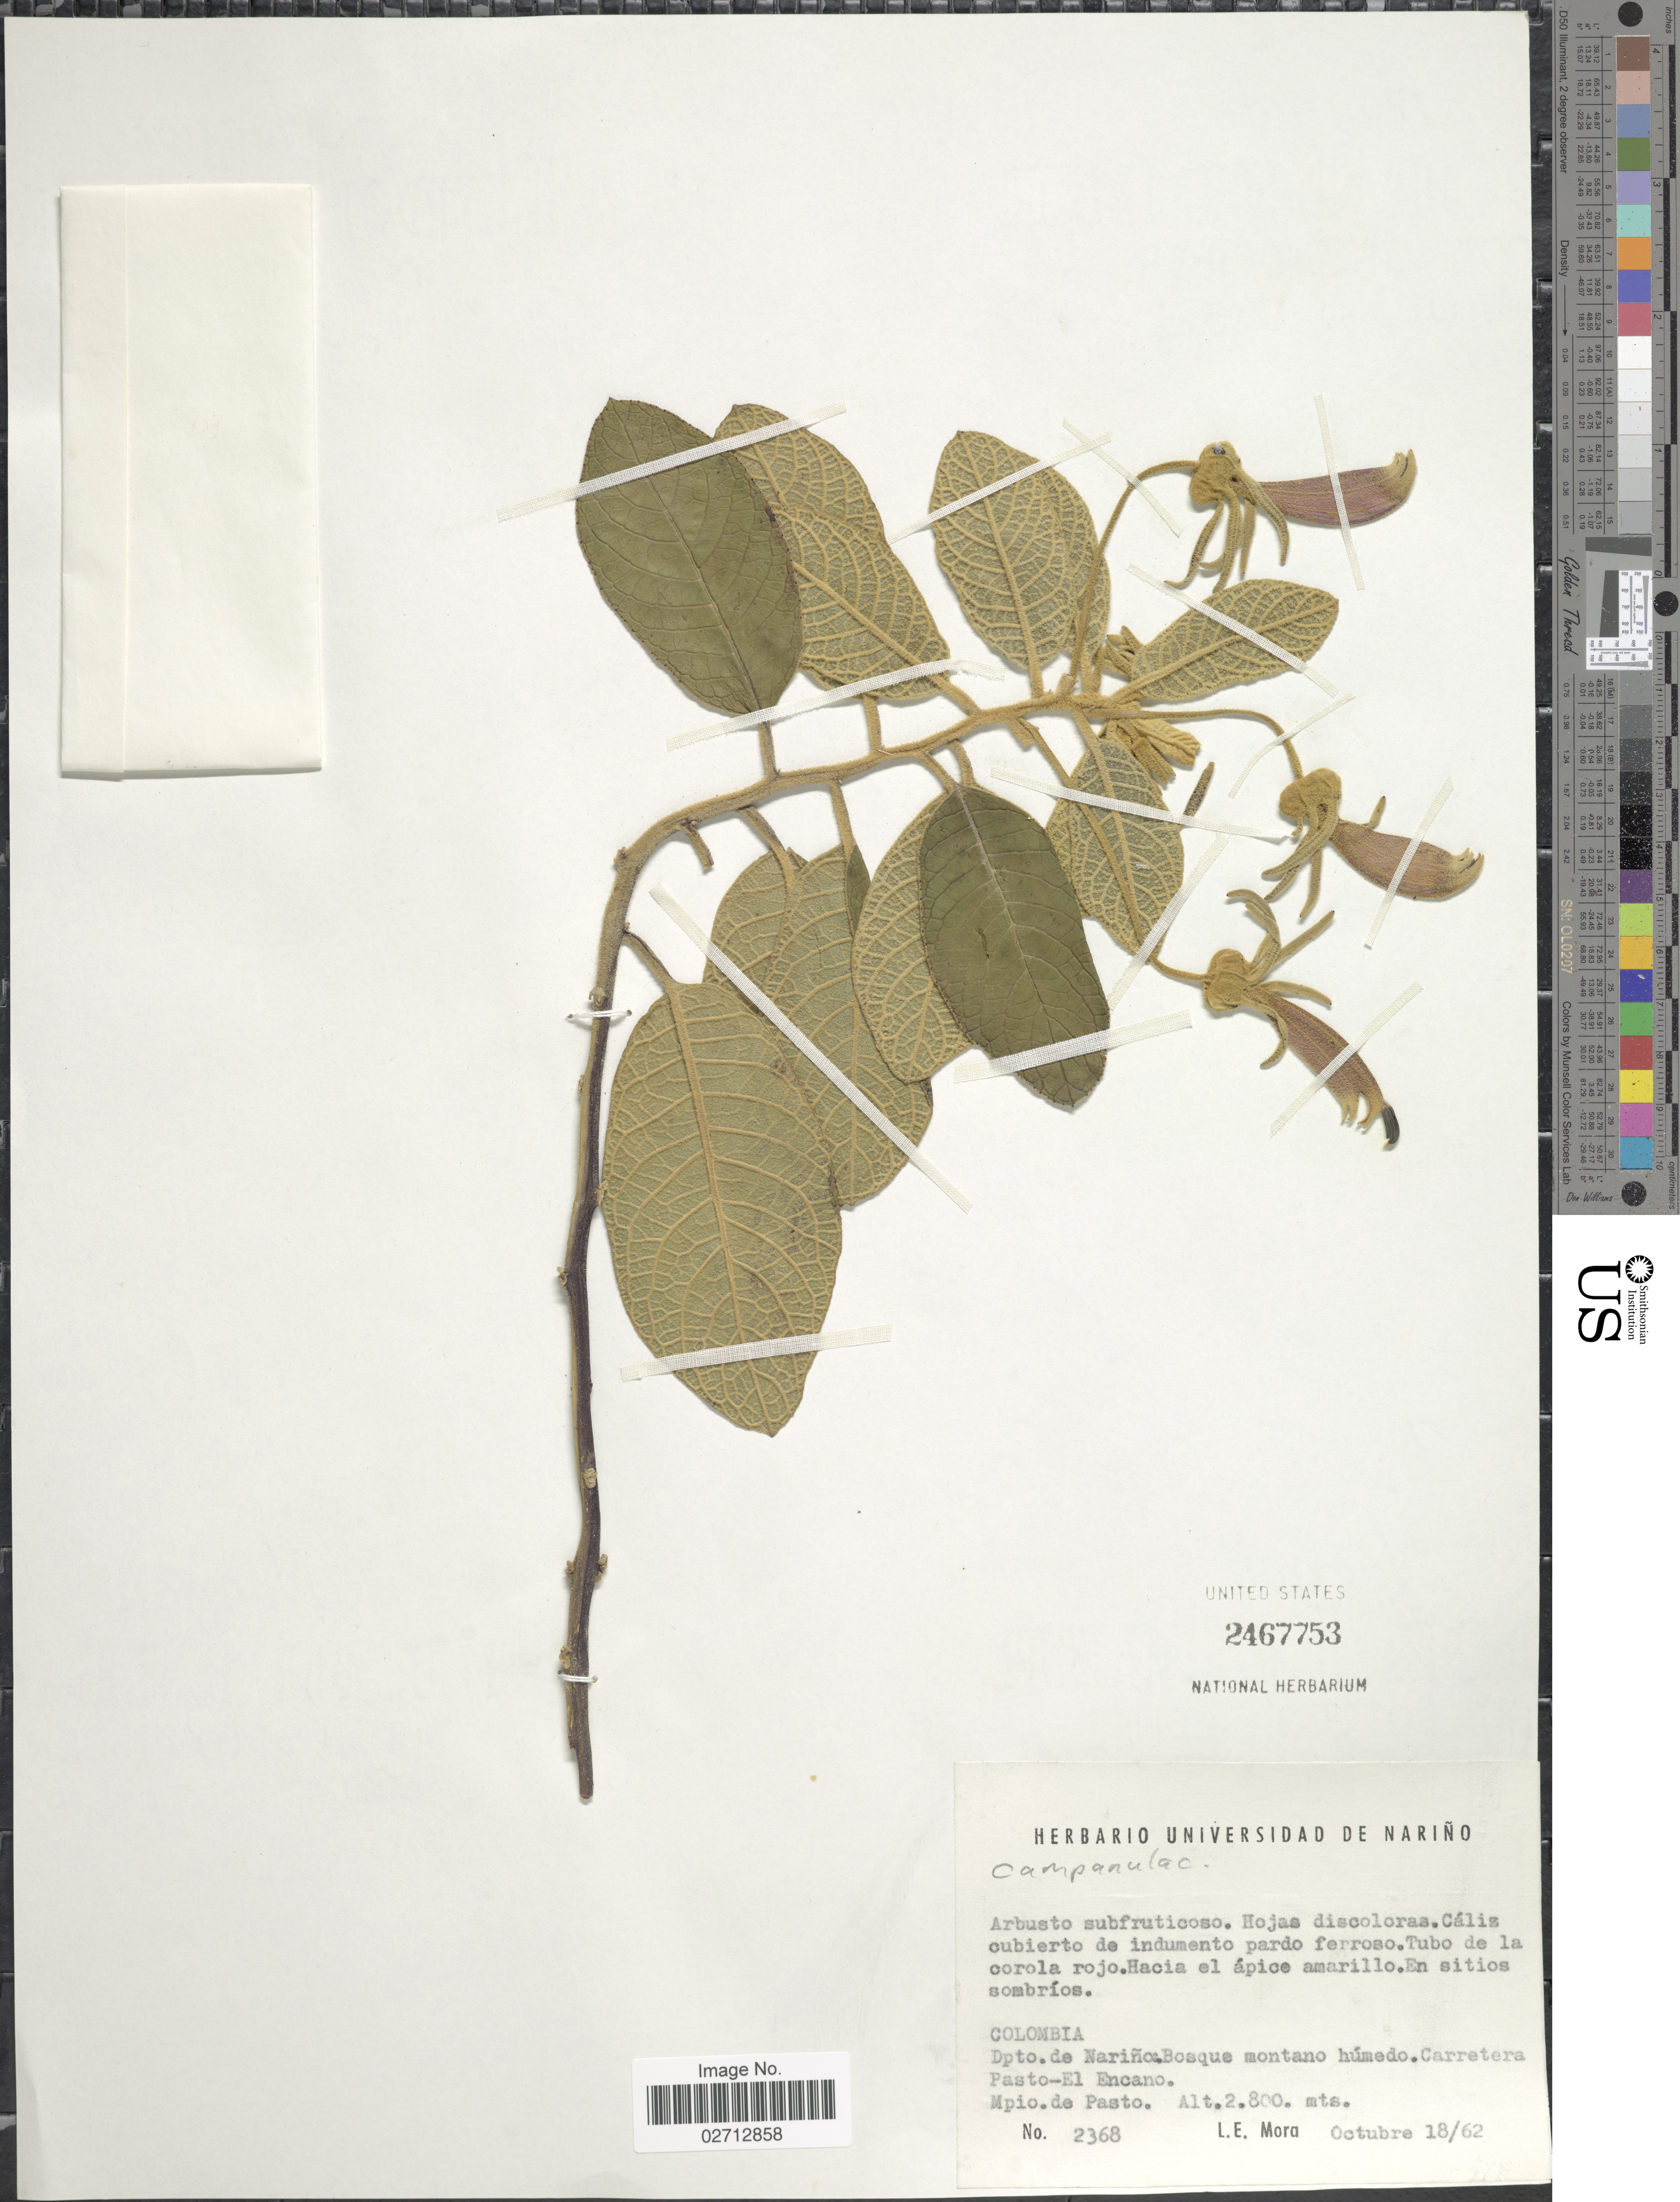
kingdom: Plantae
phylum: Tracheophyta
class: Magnoliopsida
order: Asterales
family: Campanulaceae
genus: Centropogon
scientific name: Centropogon sp.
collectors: L. Mora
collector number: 2368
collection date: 1962-10-18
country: Colombia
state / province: Nariño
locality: Carretera Pasto-El Encano. Mpio. de Pasto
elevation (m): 2800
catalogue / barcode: US 2467753